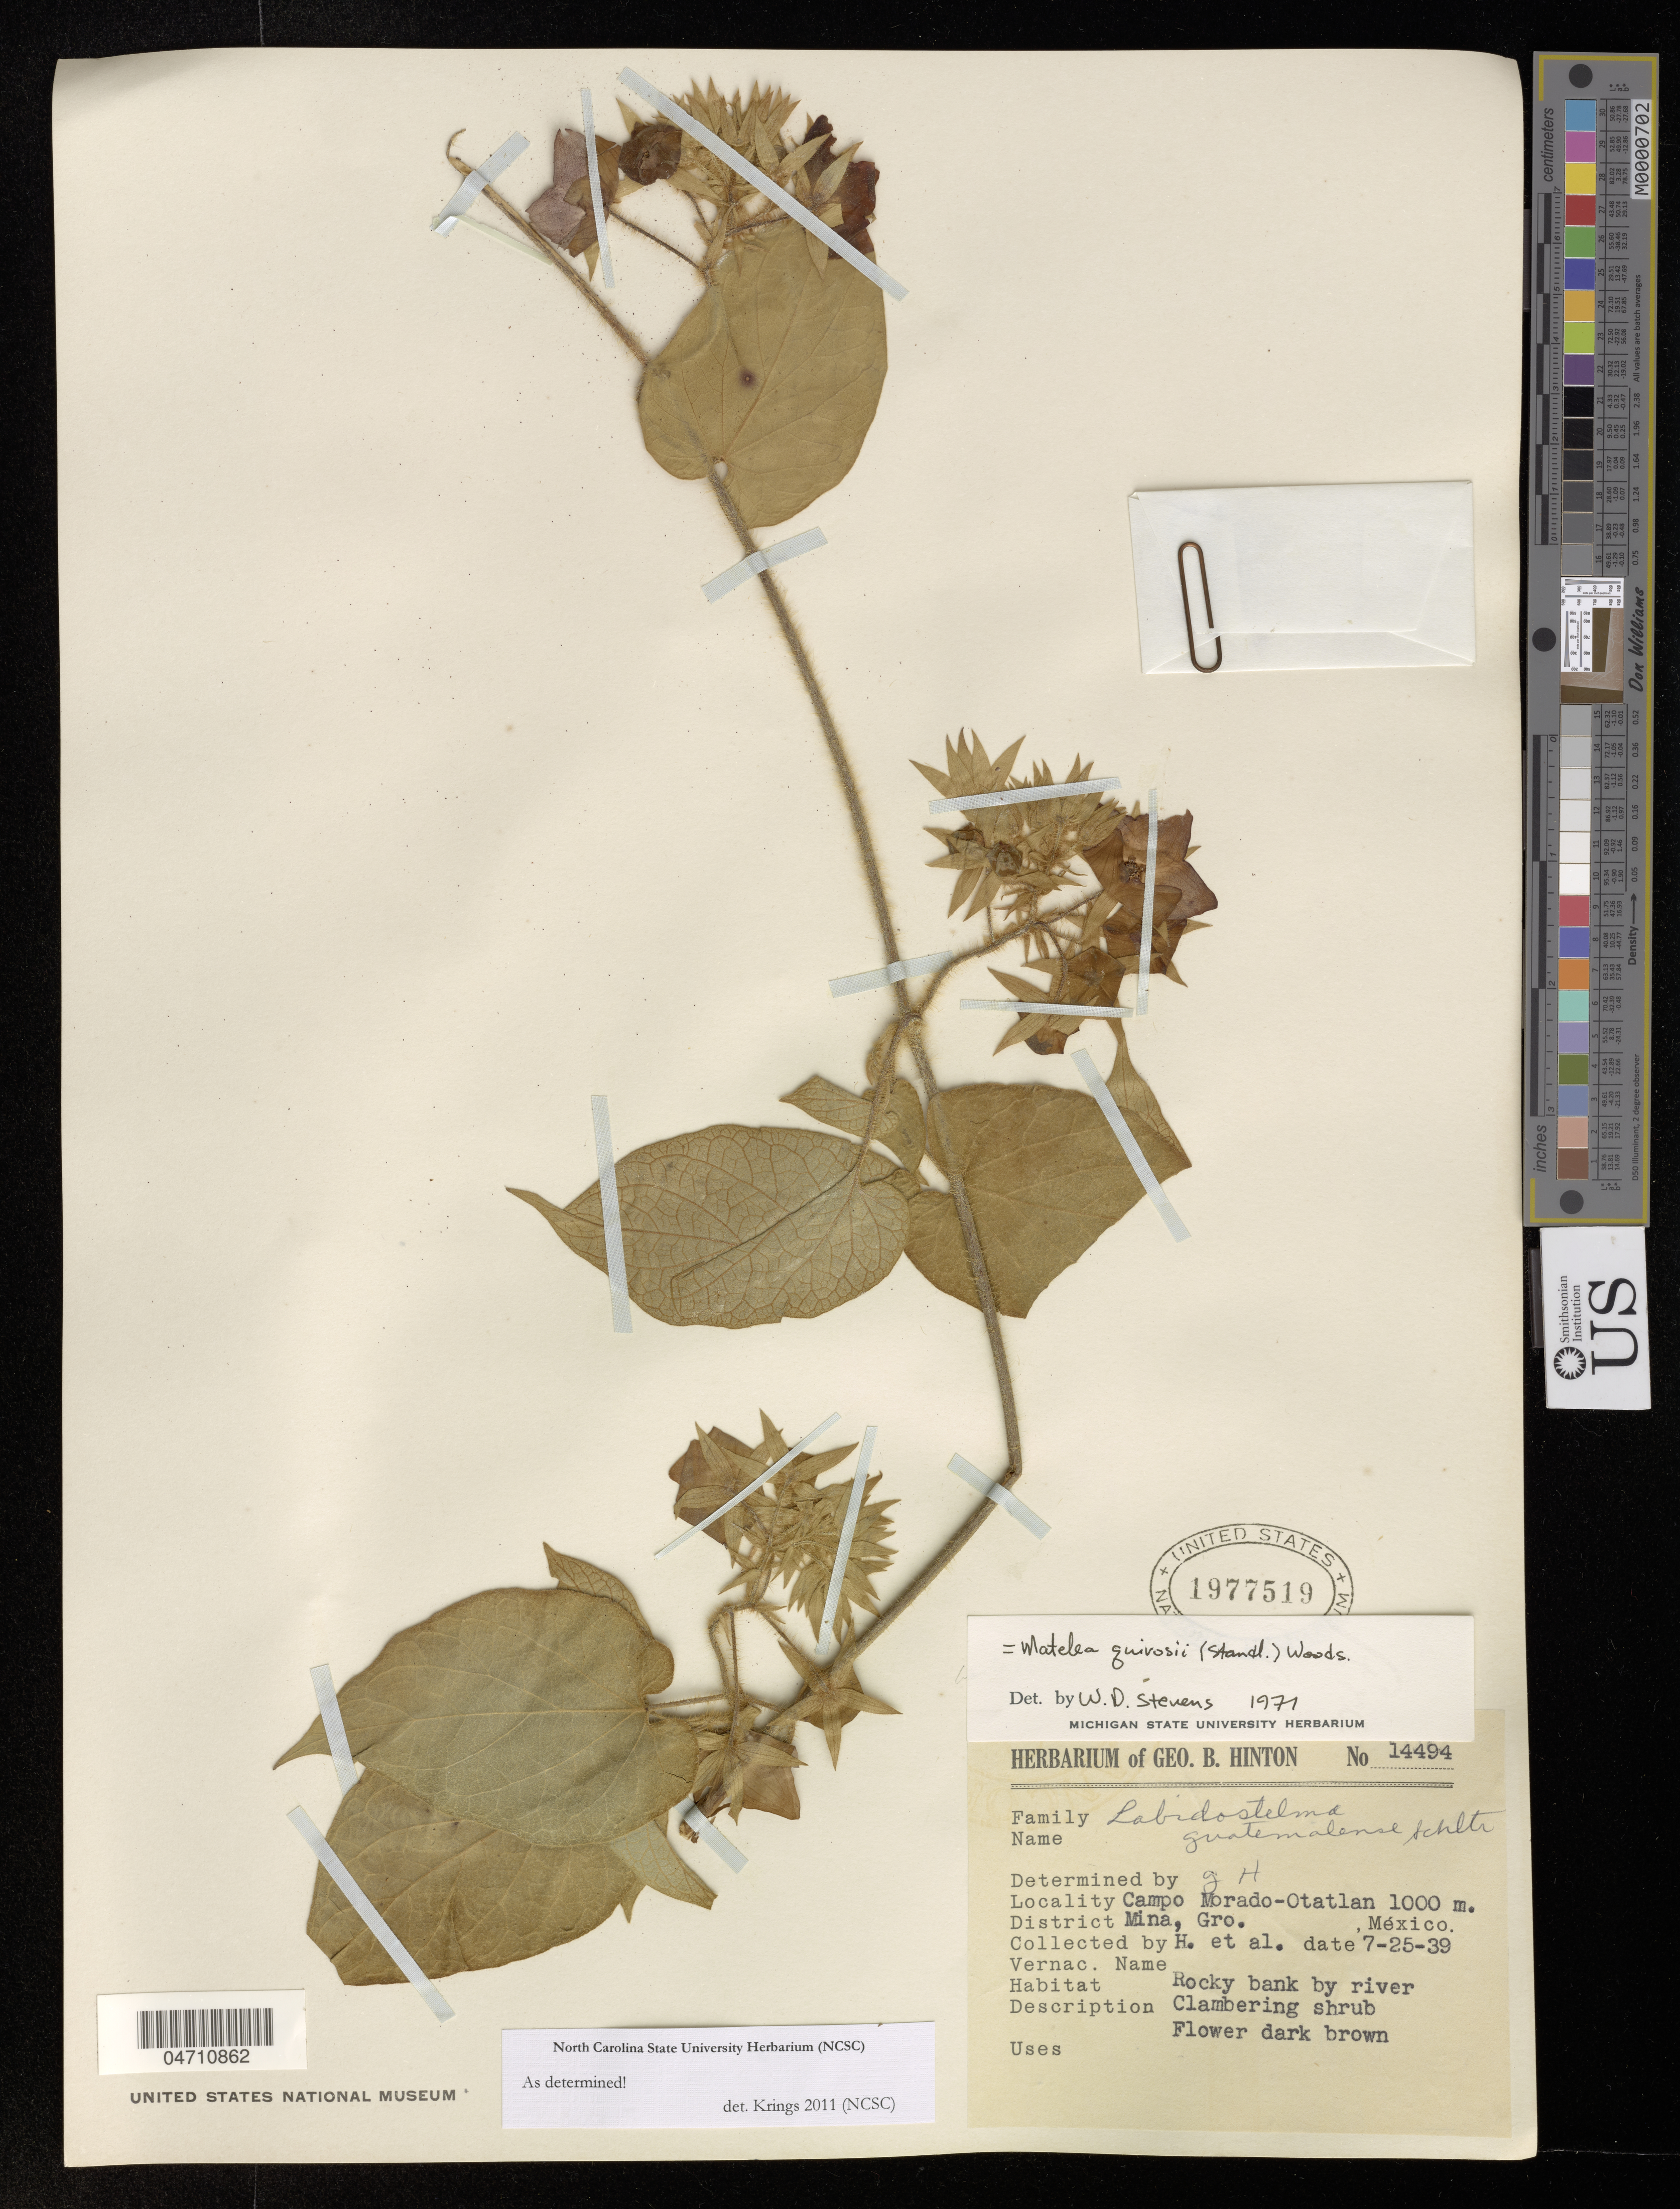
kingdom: Plantae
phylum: Tracheophyta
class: Magnoliopsida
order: Gentianales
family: Apocynaceae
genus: Matelea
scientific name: Matelea quirosii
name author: (Standl.) Woodson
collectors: G. B. Hinton & et al.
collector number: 14494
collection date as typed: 39 JUL 25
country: Mexico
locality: Campo Morado-Otatlan. Mina, Gro.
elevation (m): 1000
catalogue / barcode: US 1977519